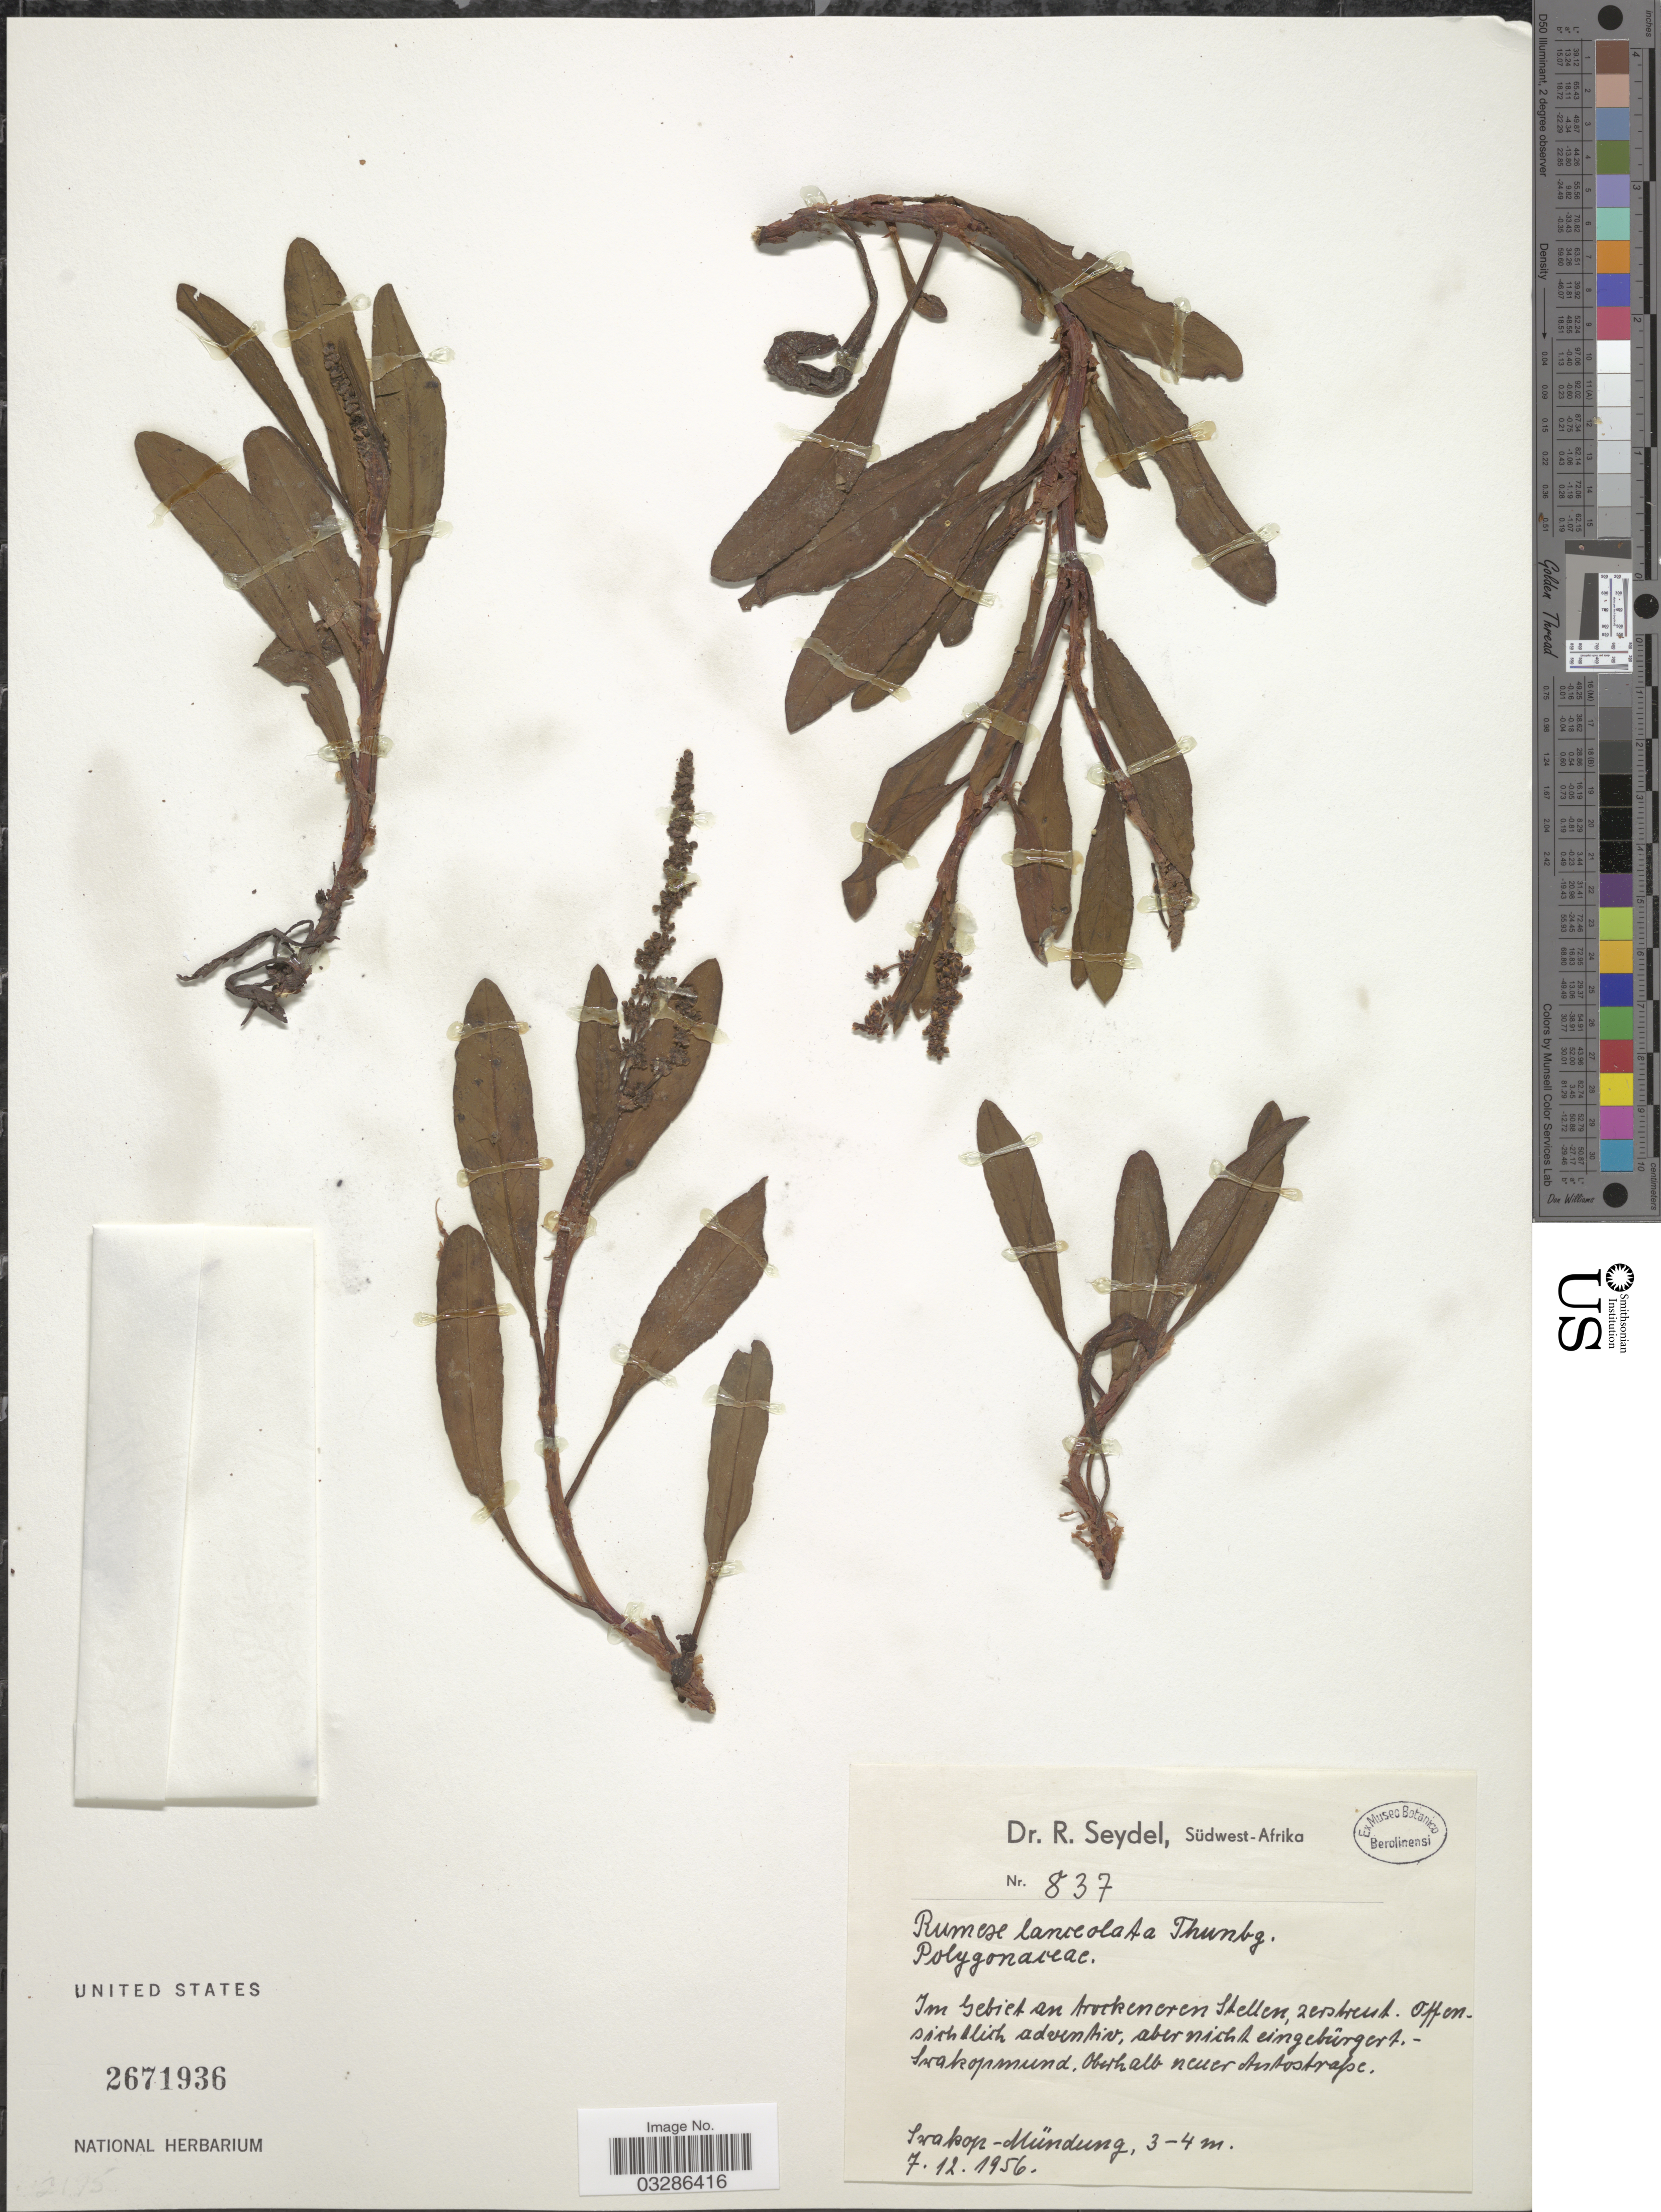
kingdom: Plantae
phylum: Tracheophyta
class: Magnoliopsida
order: Caryophyllales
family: Polygonaceae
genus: Rumex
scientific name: Rumex lanceolatus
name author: Thunb.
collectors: R. Seydel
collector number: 837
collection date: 1956-12-07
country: Namibia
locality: Südwest-Africa. Swakop-Mündung.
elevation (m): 3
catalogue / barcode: US 2671936